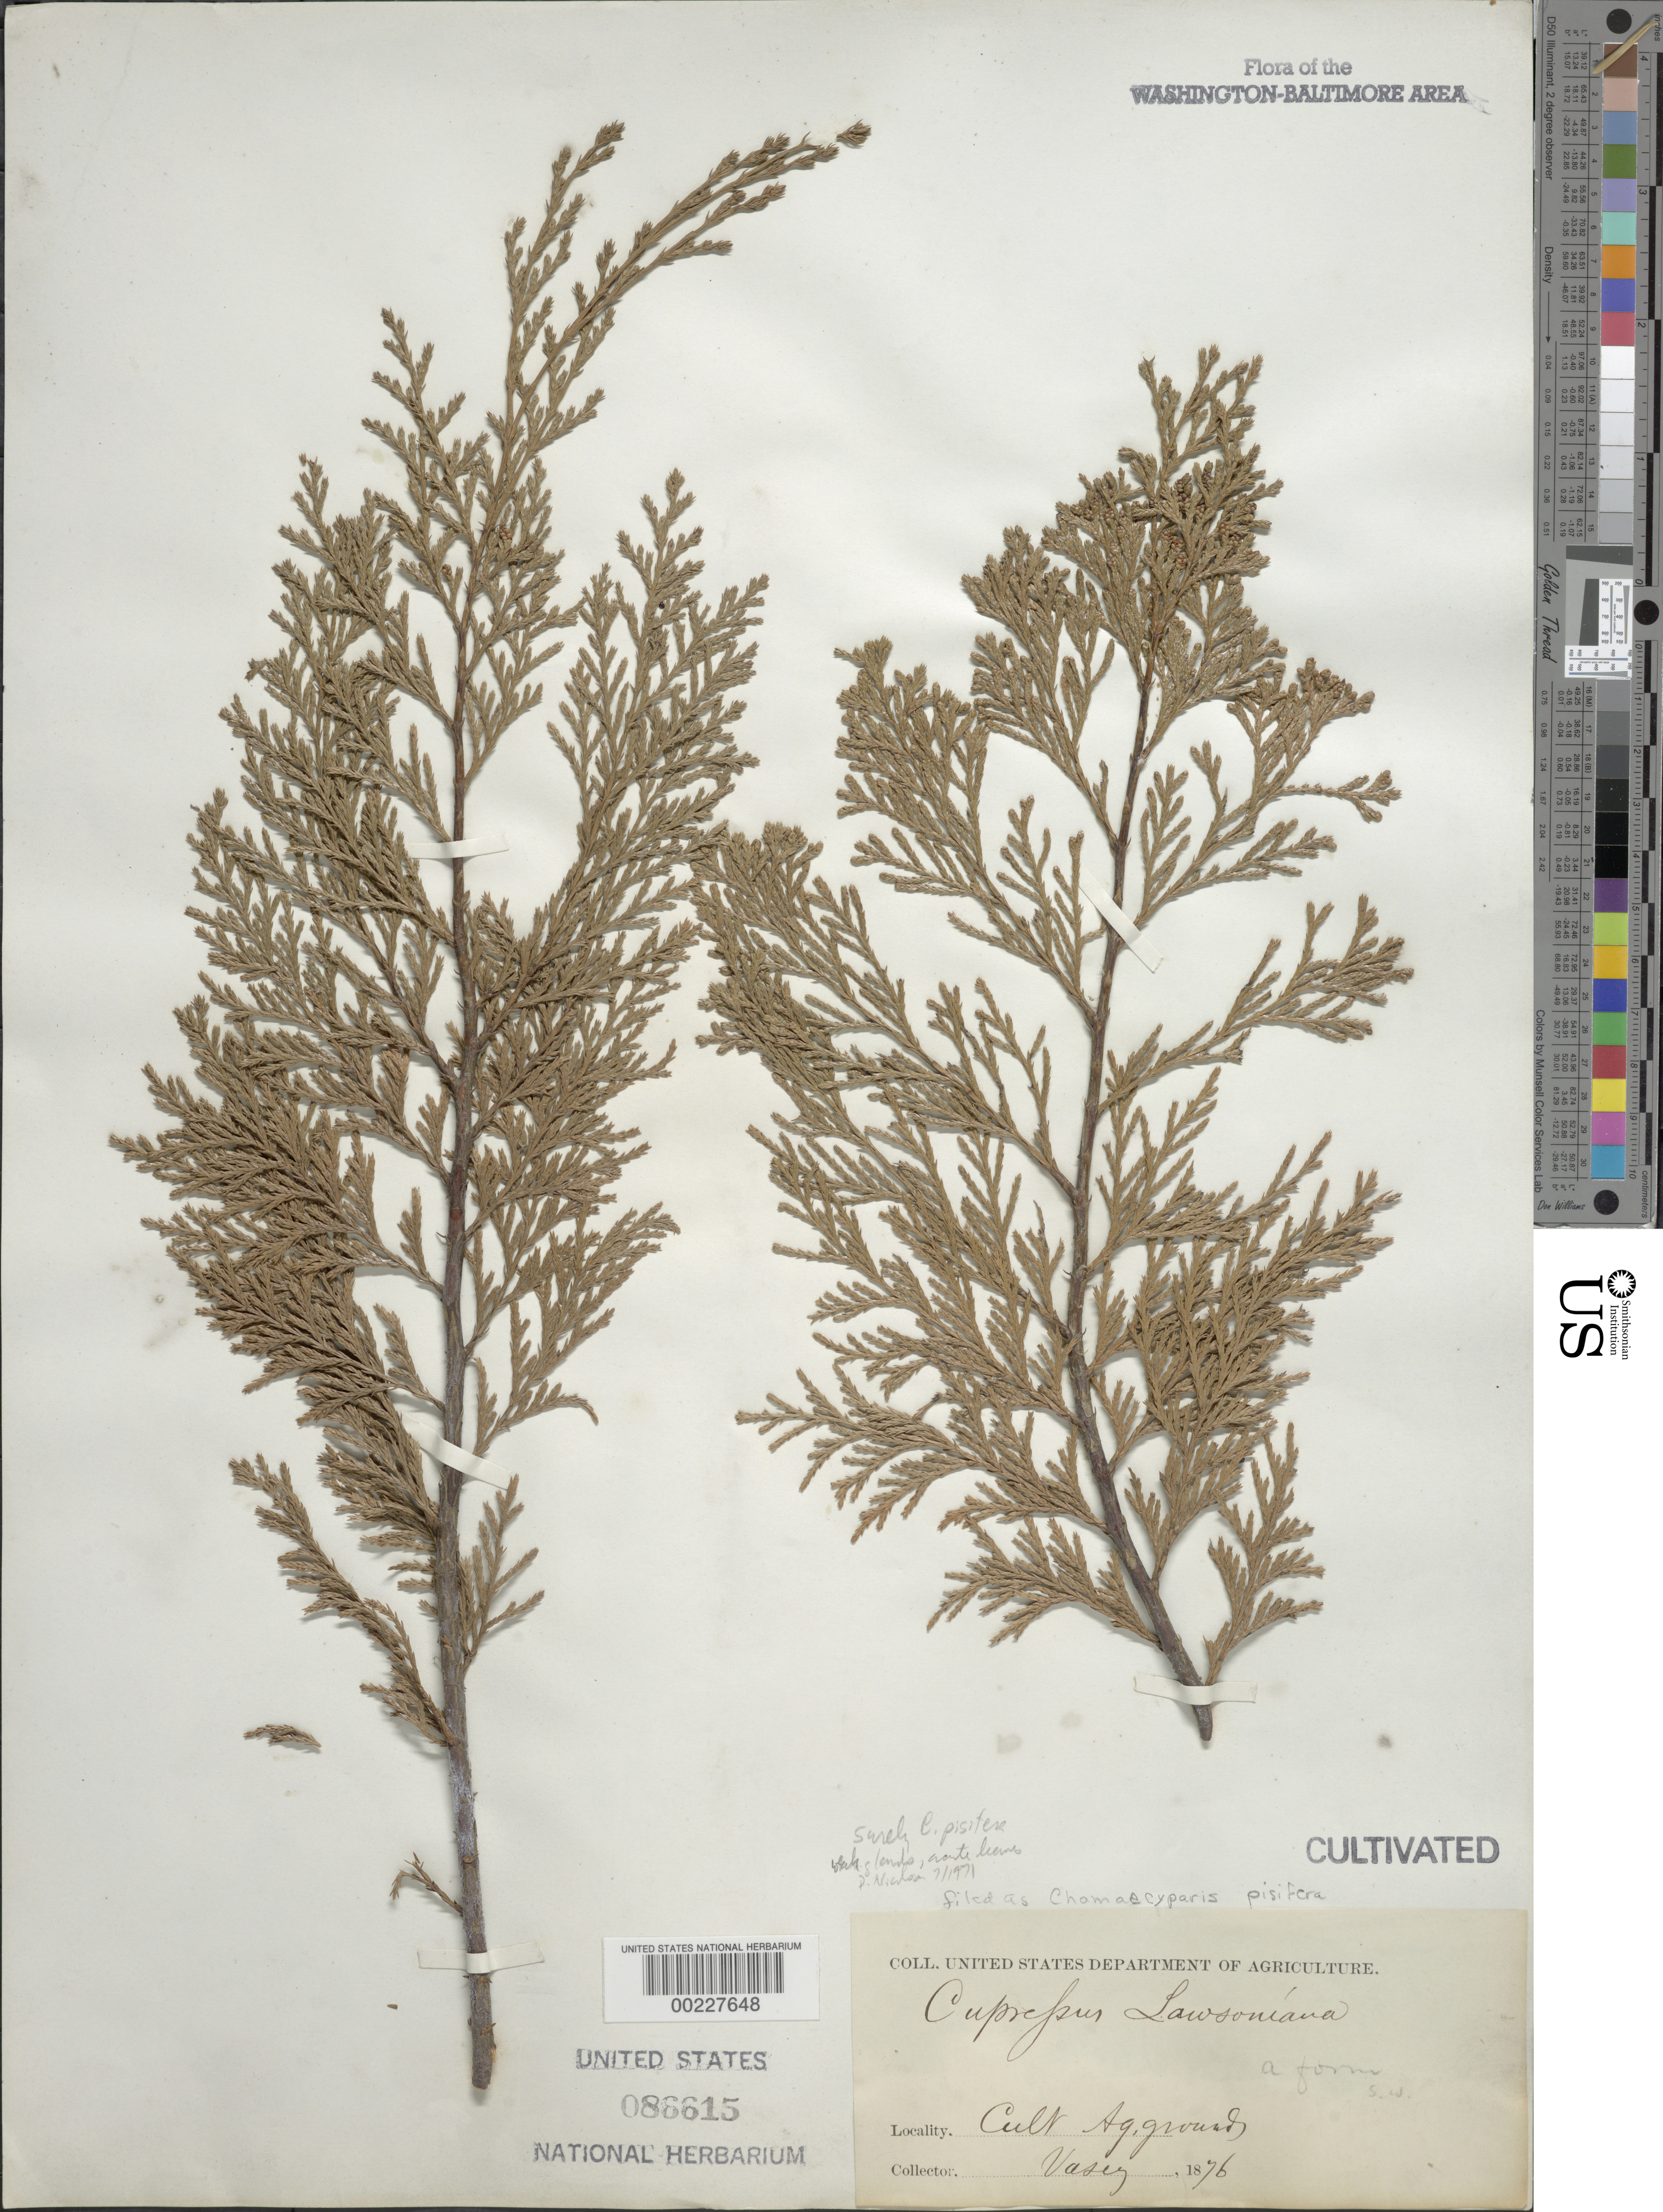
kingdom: Plantae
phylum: Tracheophyta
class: Pinopsida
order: Pinales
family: Cupressaceae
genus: Chamaecyparis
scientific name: Chamaecyparis pisifera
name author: (Siebold & Zucc.) Endl.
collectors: G. R. Vasey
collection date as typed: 1876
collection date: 1876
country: United States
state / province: District of Columbia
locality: Agriculture grounds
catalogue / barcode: US 86615